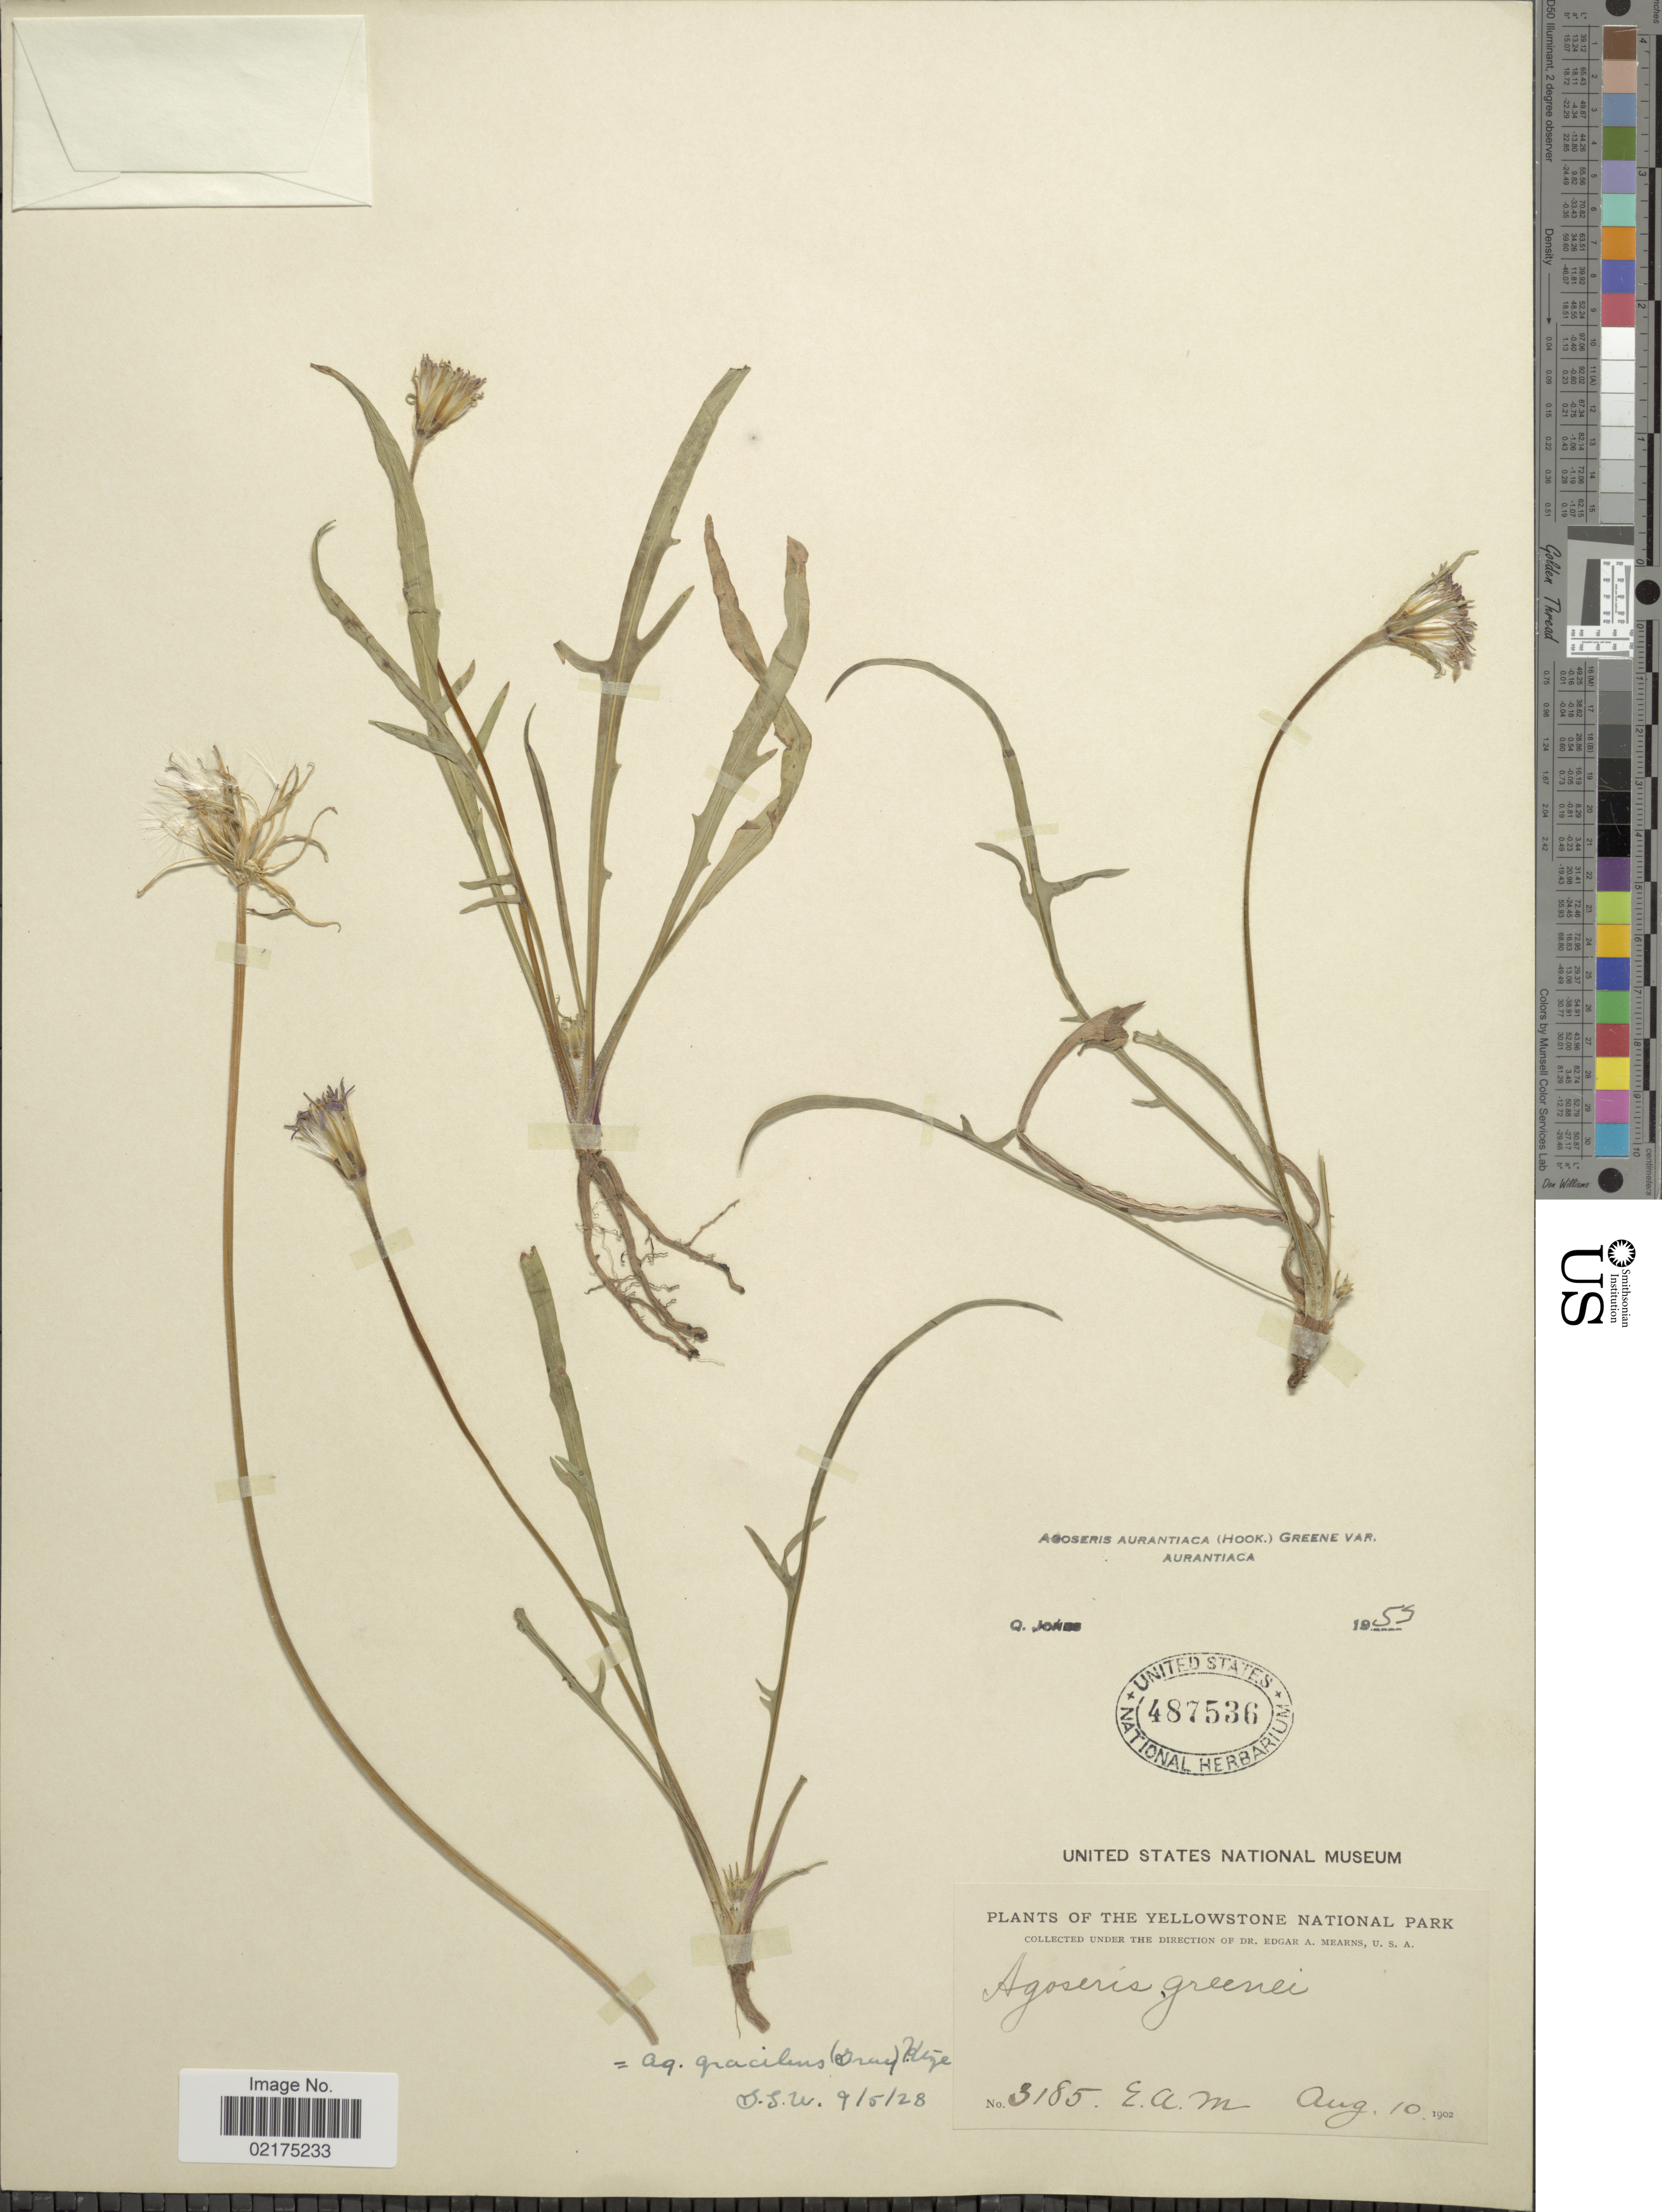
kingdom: Plantae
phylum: Tracheophyta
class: Magnoliopsida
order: Asterales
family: Asteraceae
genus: Agoseris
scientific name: Agoseris aurantiaca var. aurantiaca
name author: (Hook.) Greene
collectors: E. A. Mearns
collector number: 3185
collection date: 1902-08-10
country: United States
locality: Yellowstone National Park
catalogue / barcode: US 487536